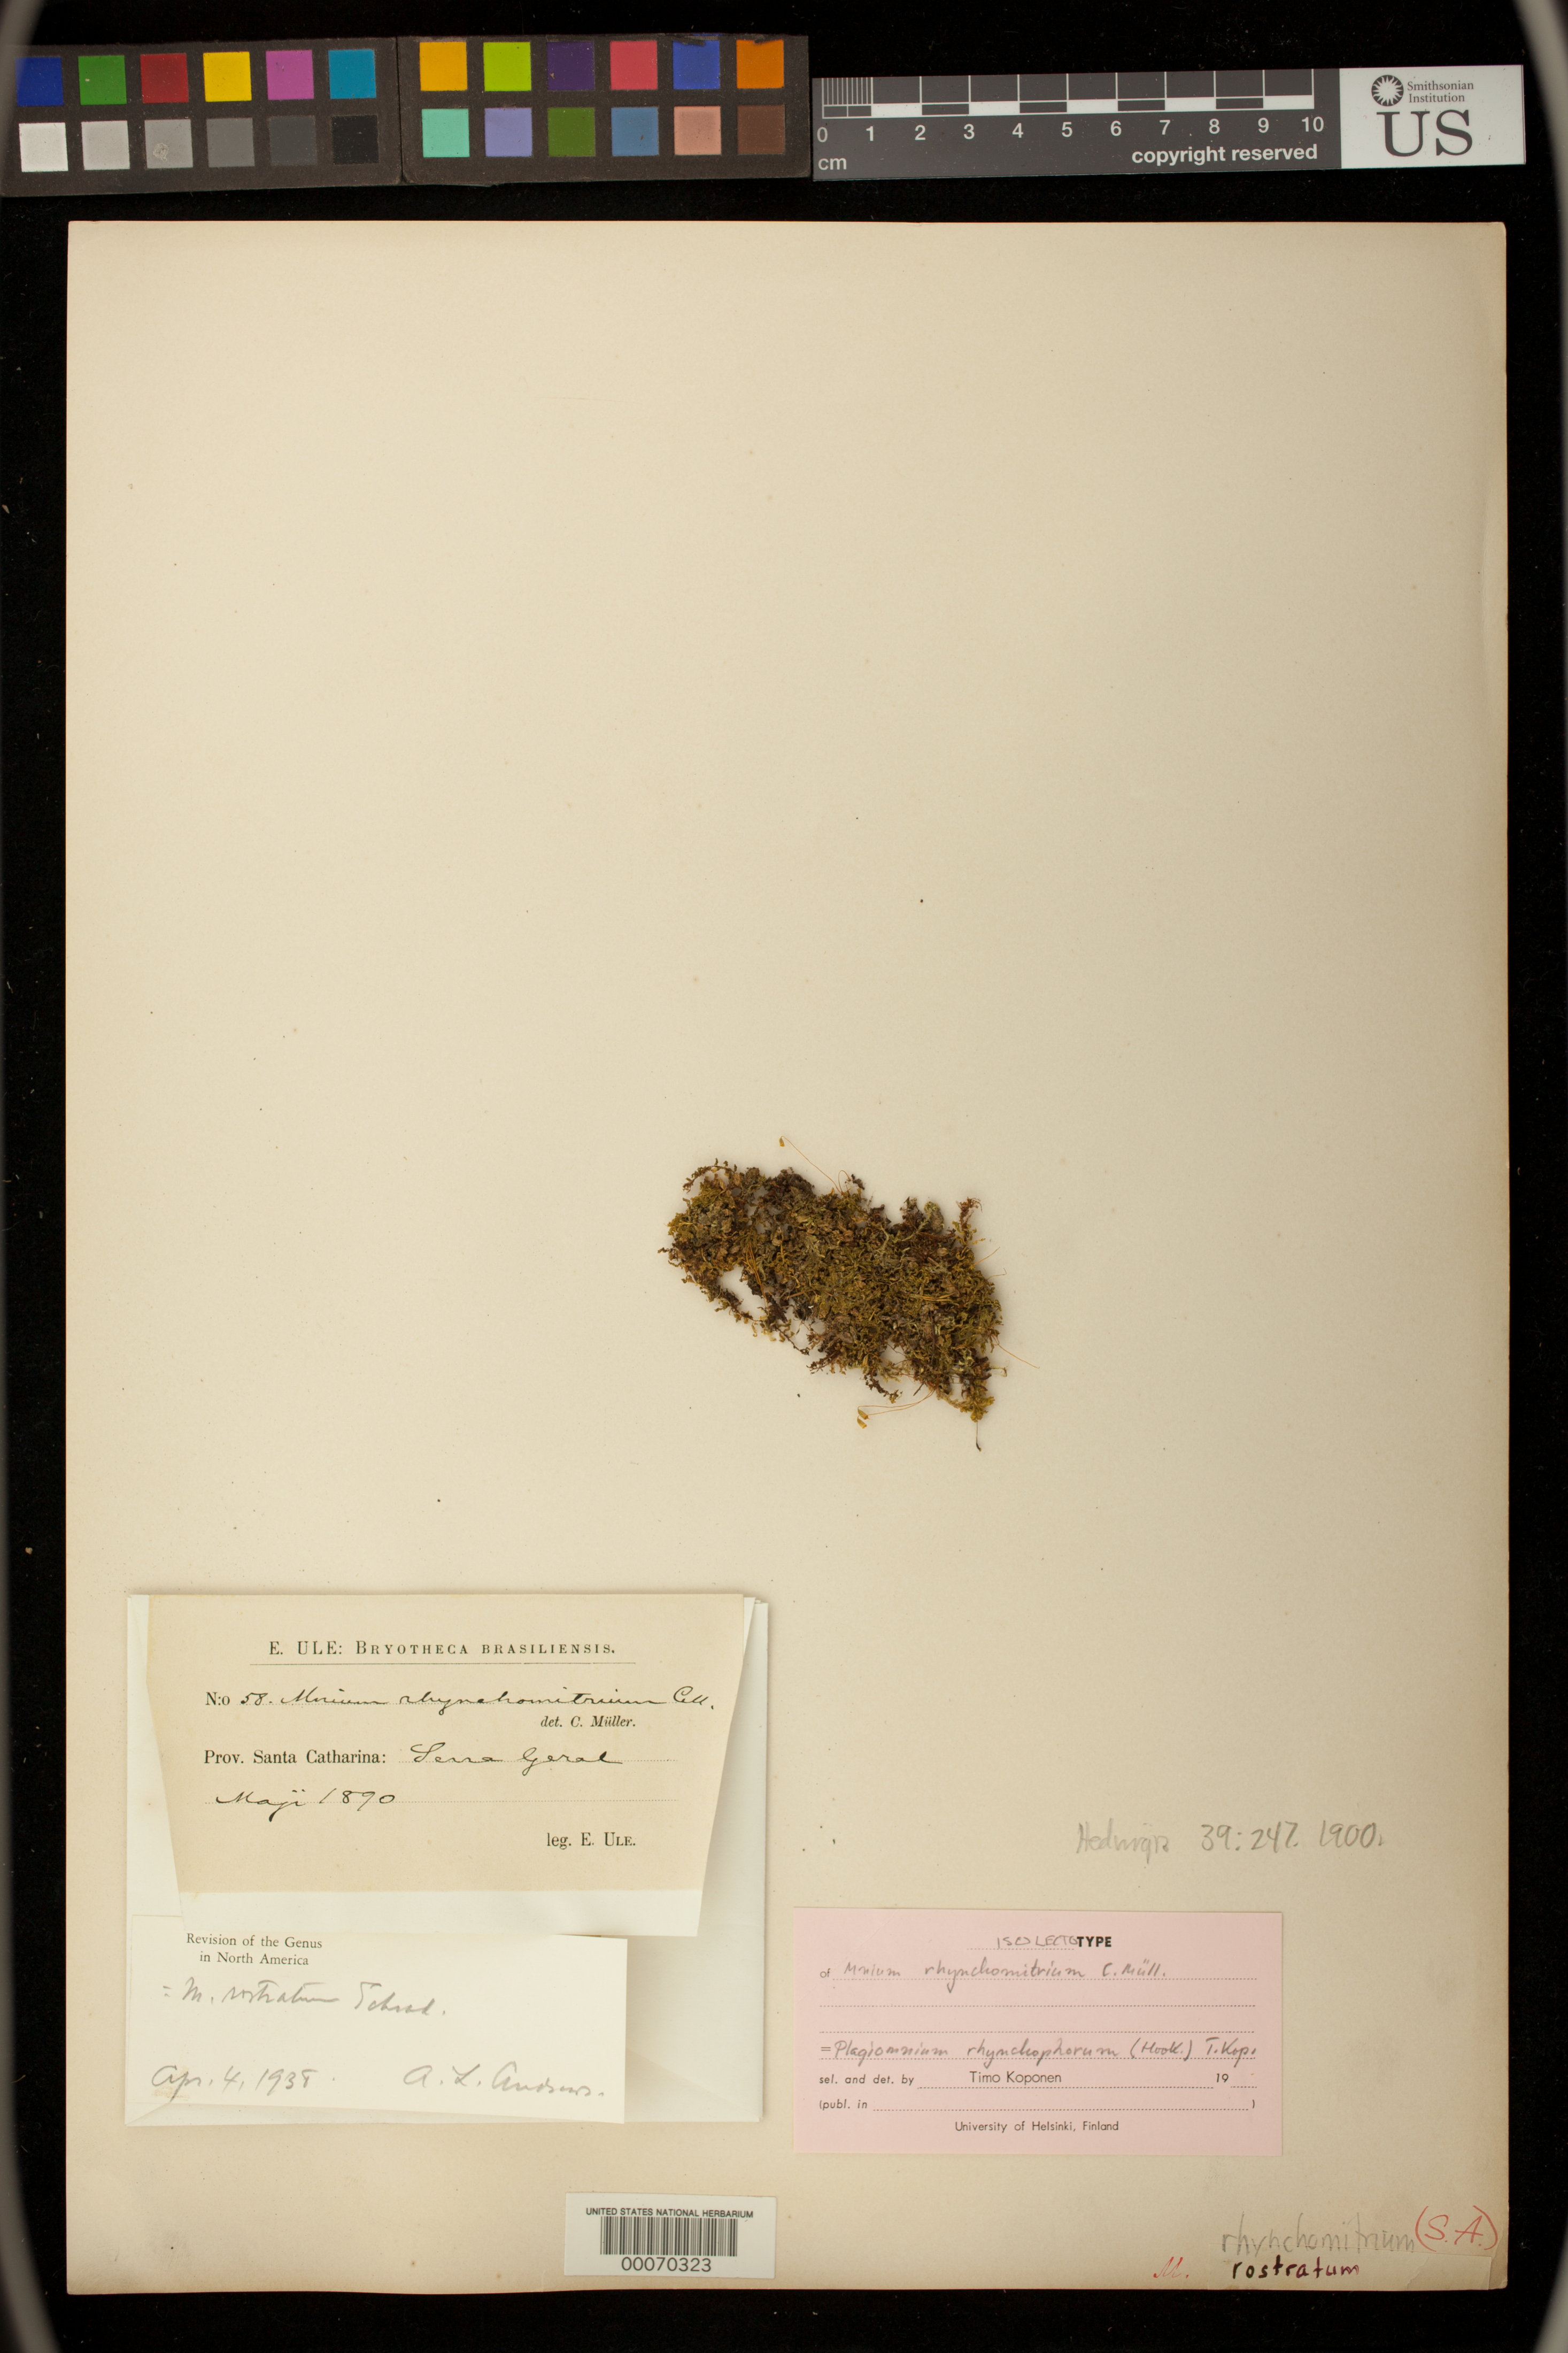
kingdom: Plantae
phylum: Bryophyta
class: Bryopsida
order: Bryales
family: Mniaceae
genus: Mnium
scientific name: Mnium rhynchomitrium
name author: Müll. Hal.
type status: Syntype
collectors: E. H. Ule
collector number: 58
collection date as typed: May 1890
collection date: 1890-05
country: Brazil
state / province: Santa Catarina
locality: Serra Geral.